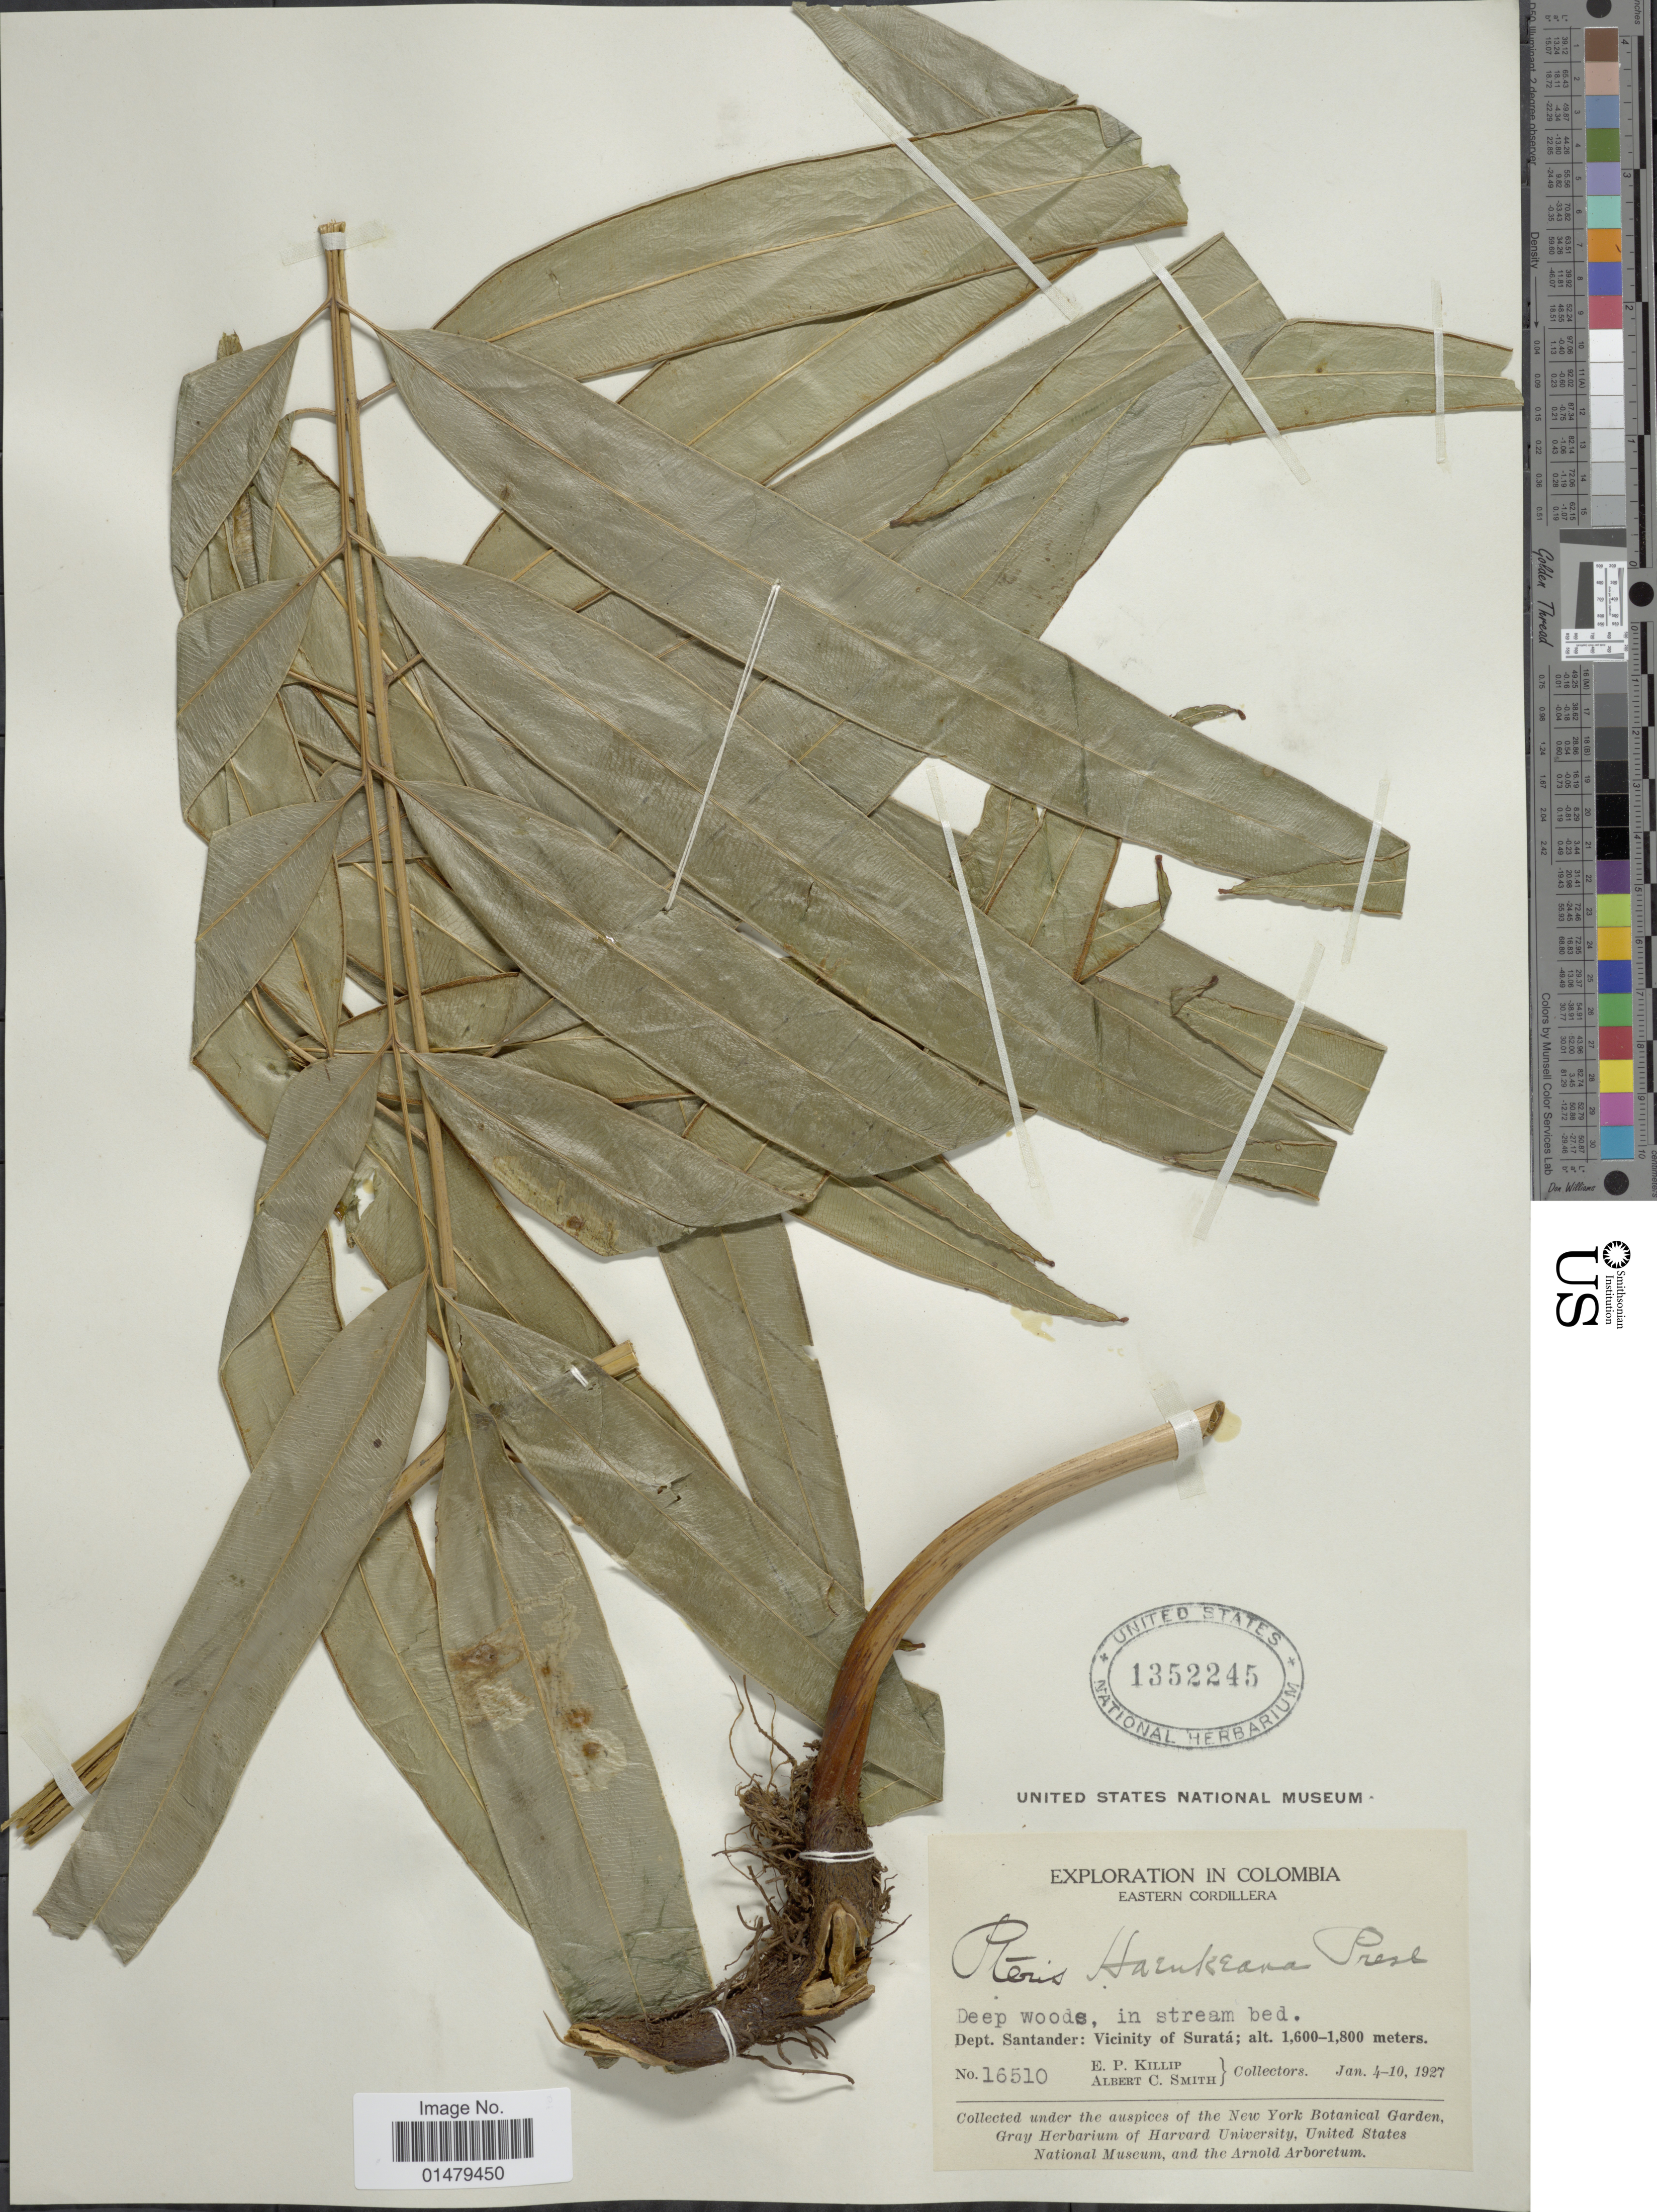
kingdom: Plantae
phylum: Tracheophyta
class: Polypodiopsida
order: Polypodiales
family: Pteridaceae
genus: Pteris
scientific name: Pteris haenkeana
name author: C. Presl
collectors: E. P. Killip & A. C. Smith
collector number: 16510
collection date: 1927-01-04/1927-01-10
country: Colombia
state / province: Santander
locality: Dept. Santander: Vicinity of Surata.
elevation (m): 1600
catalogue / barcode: US 1352245